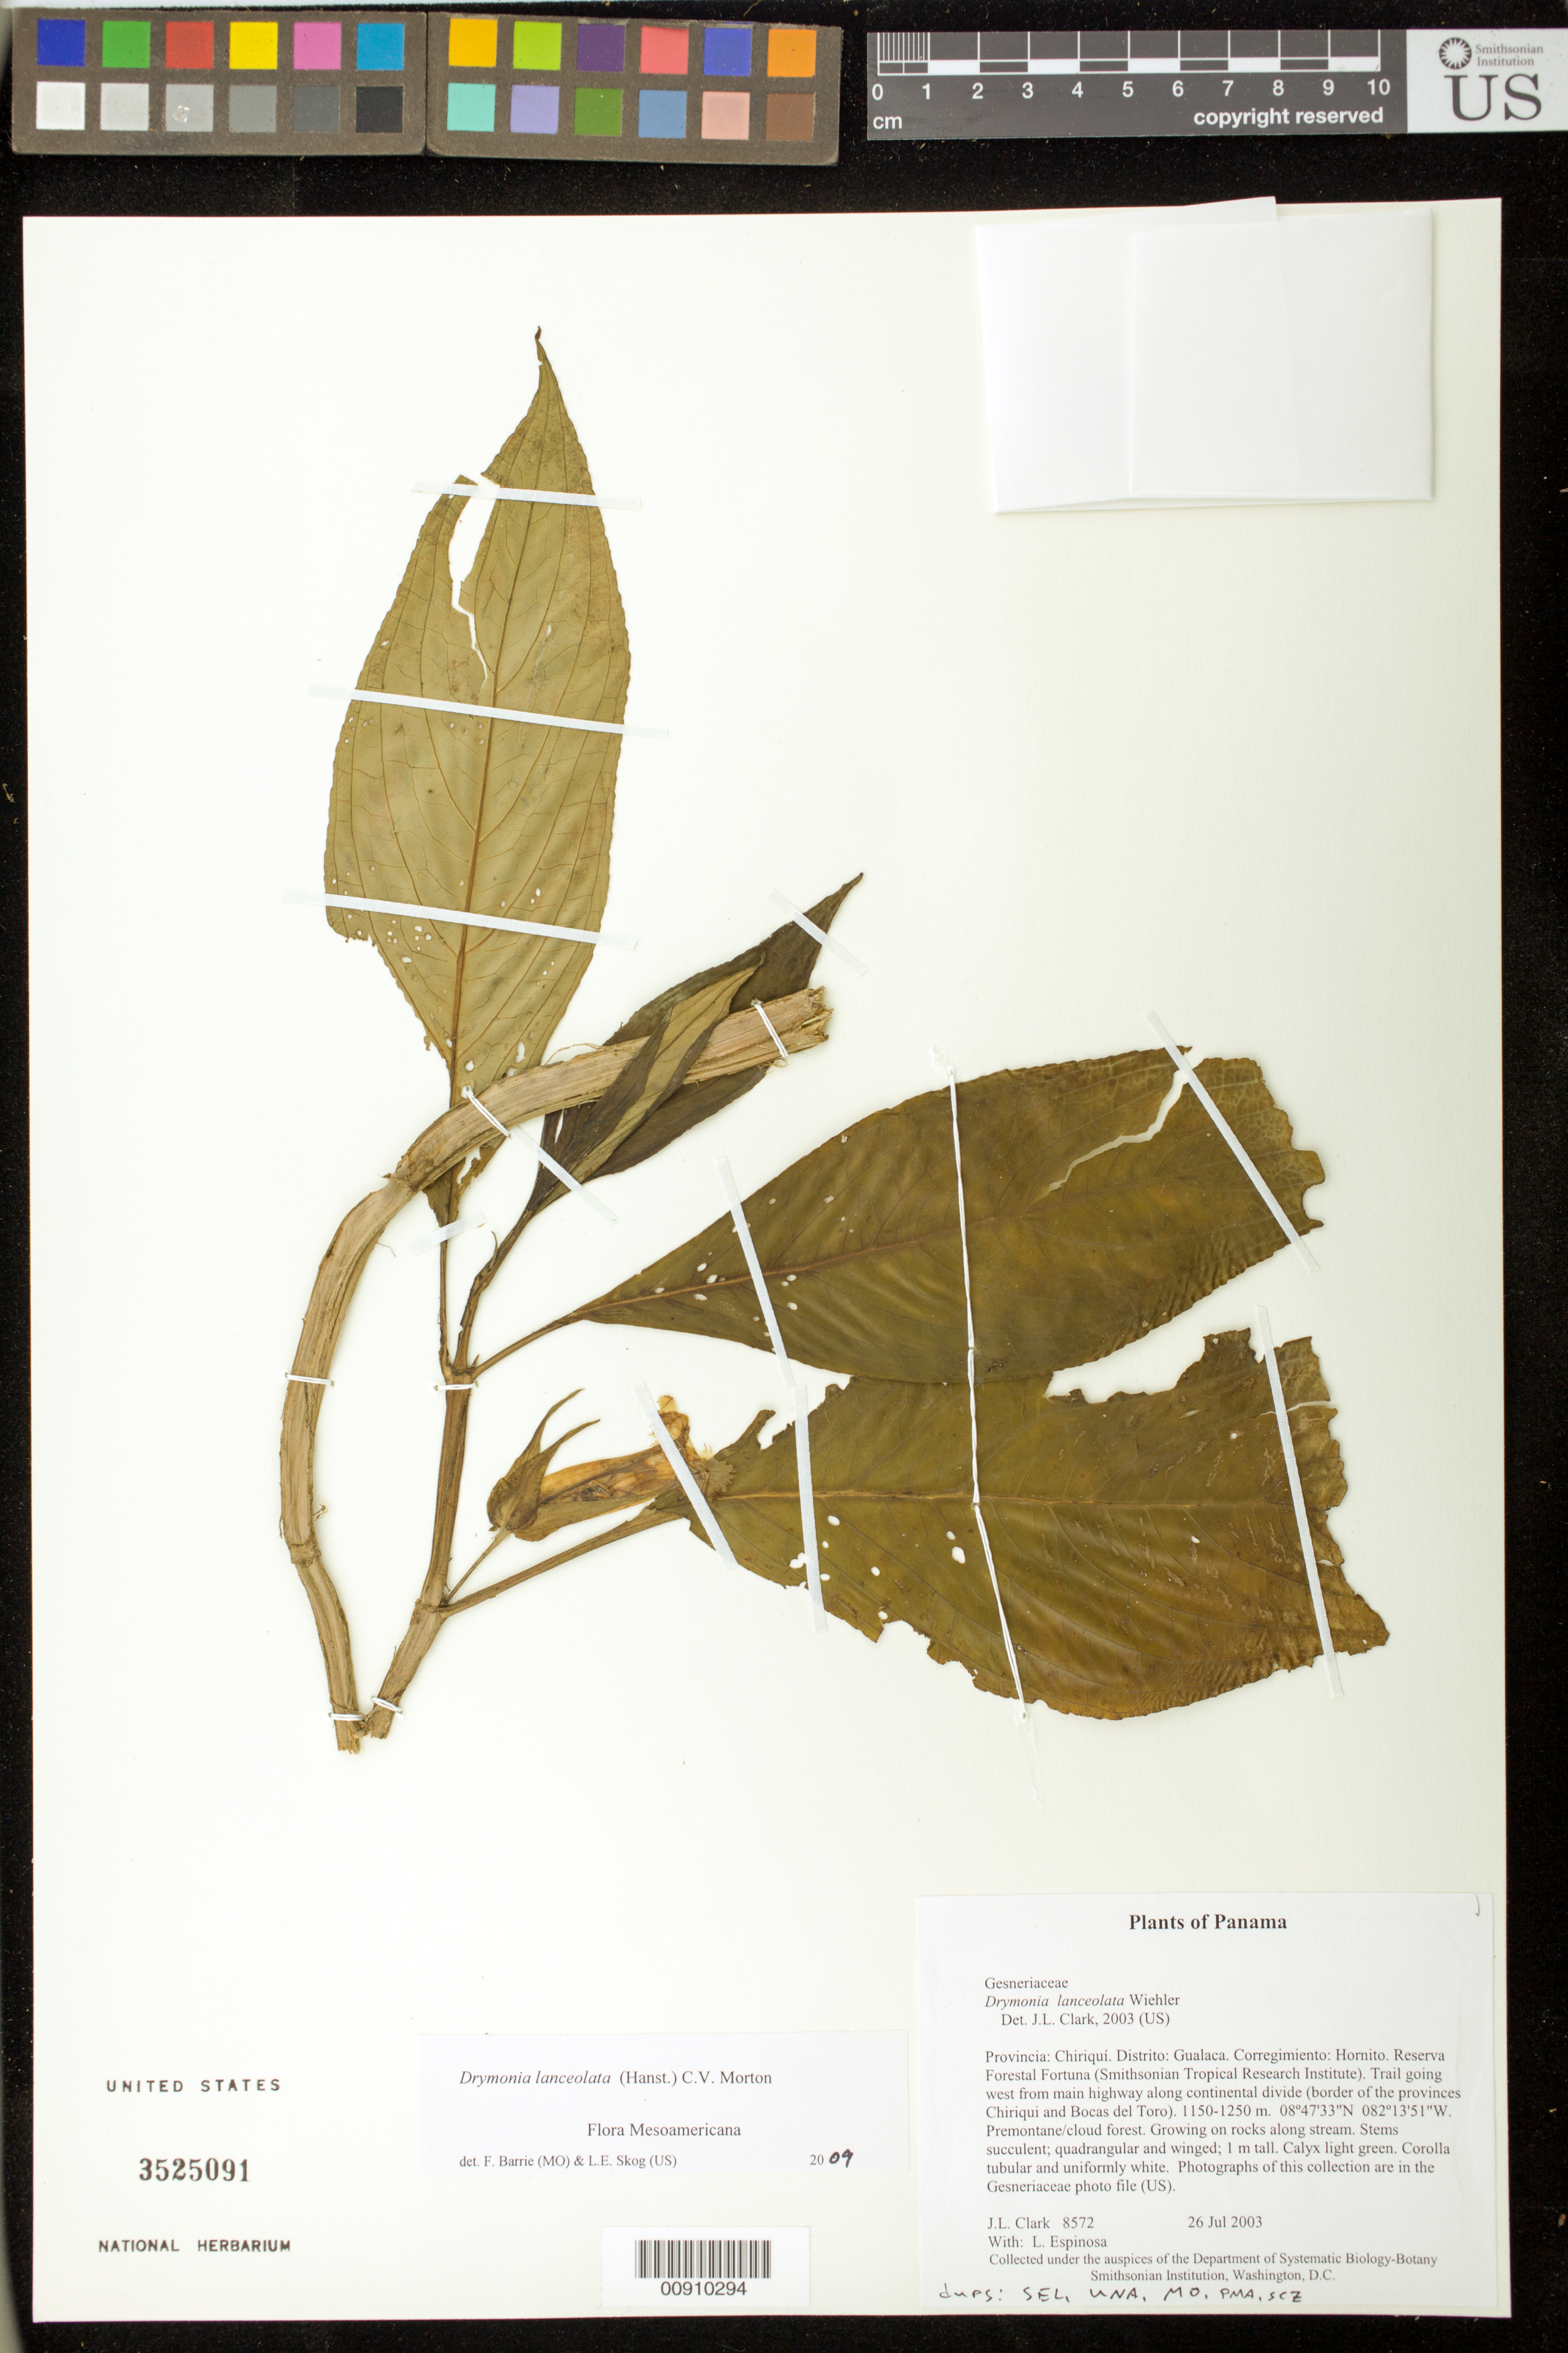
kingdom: Plantae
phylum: Tracheophyta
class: Magnoliopsida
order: Lamiales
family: Gesneriaceae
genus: Drymonia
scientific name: Drymonia lanceolata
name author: (Hanst.) C.V. Morton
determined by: Clark, J. L., (SEL), The Marie Selby Botanical Garden (UNITED STATES)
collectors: J. L. Clark & L. Espinosa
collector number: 8572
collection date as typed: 26 Jul 2003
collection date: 2003-07-26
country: Panama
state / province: Chiriquí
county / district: Gualaca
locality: Gualaca. Corregimiento: Hornito. Reserva Forestal Fortuna (Smithsonian Tropical Research Institute). Trail going west from main highway along continental divide (border of the provinces Chiriqui and Bocas del Toro).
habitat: Premontane/cloud forest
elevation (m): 1150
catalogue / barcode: US 3525091